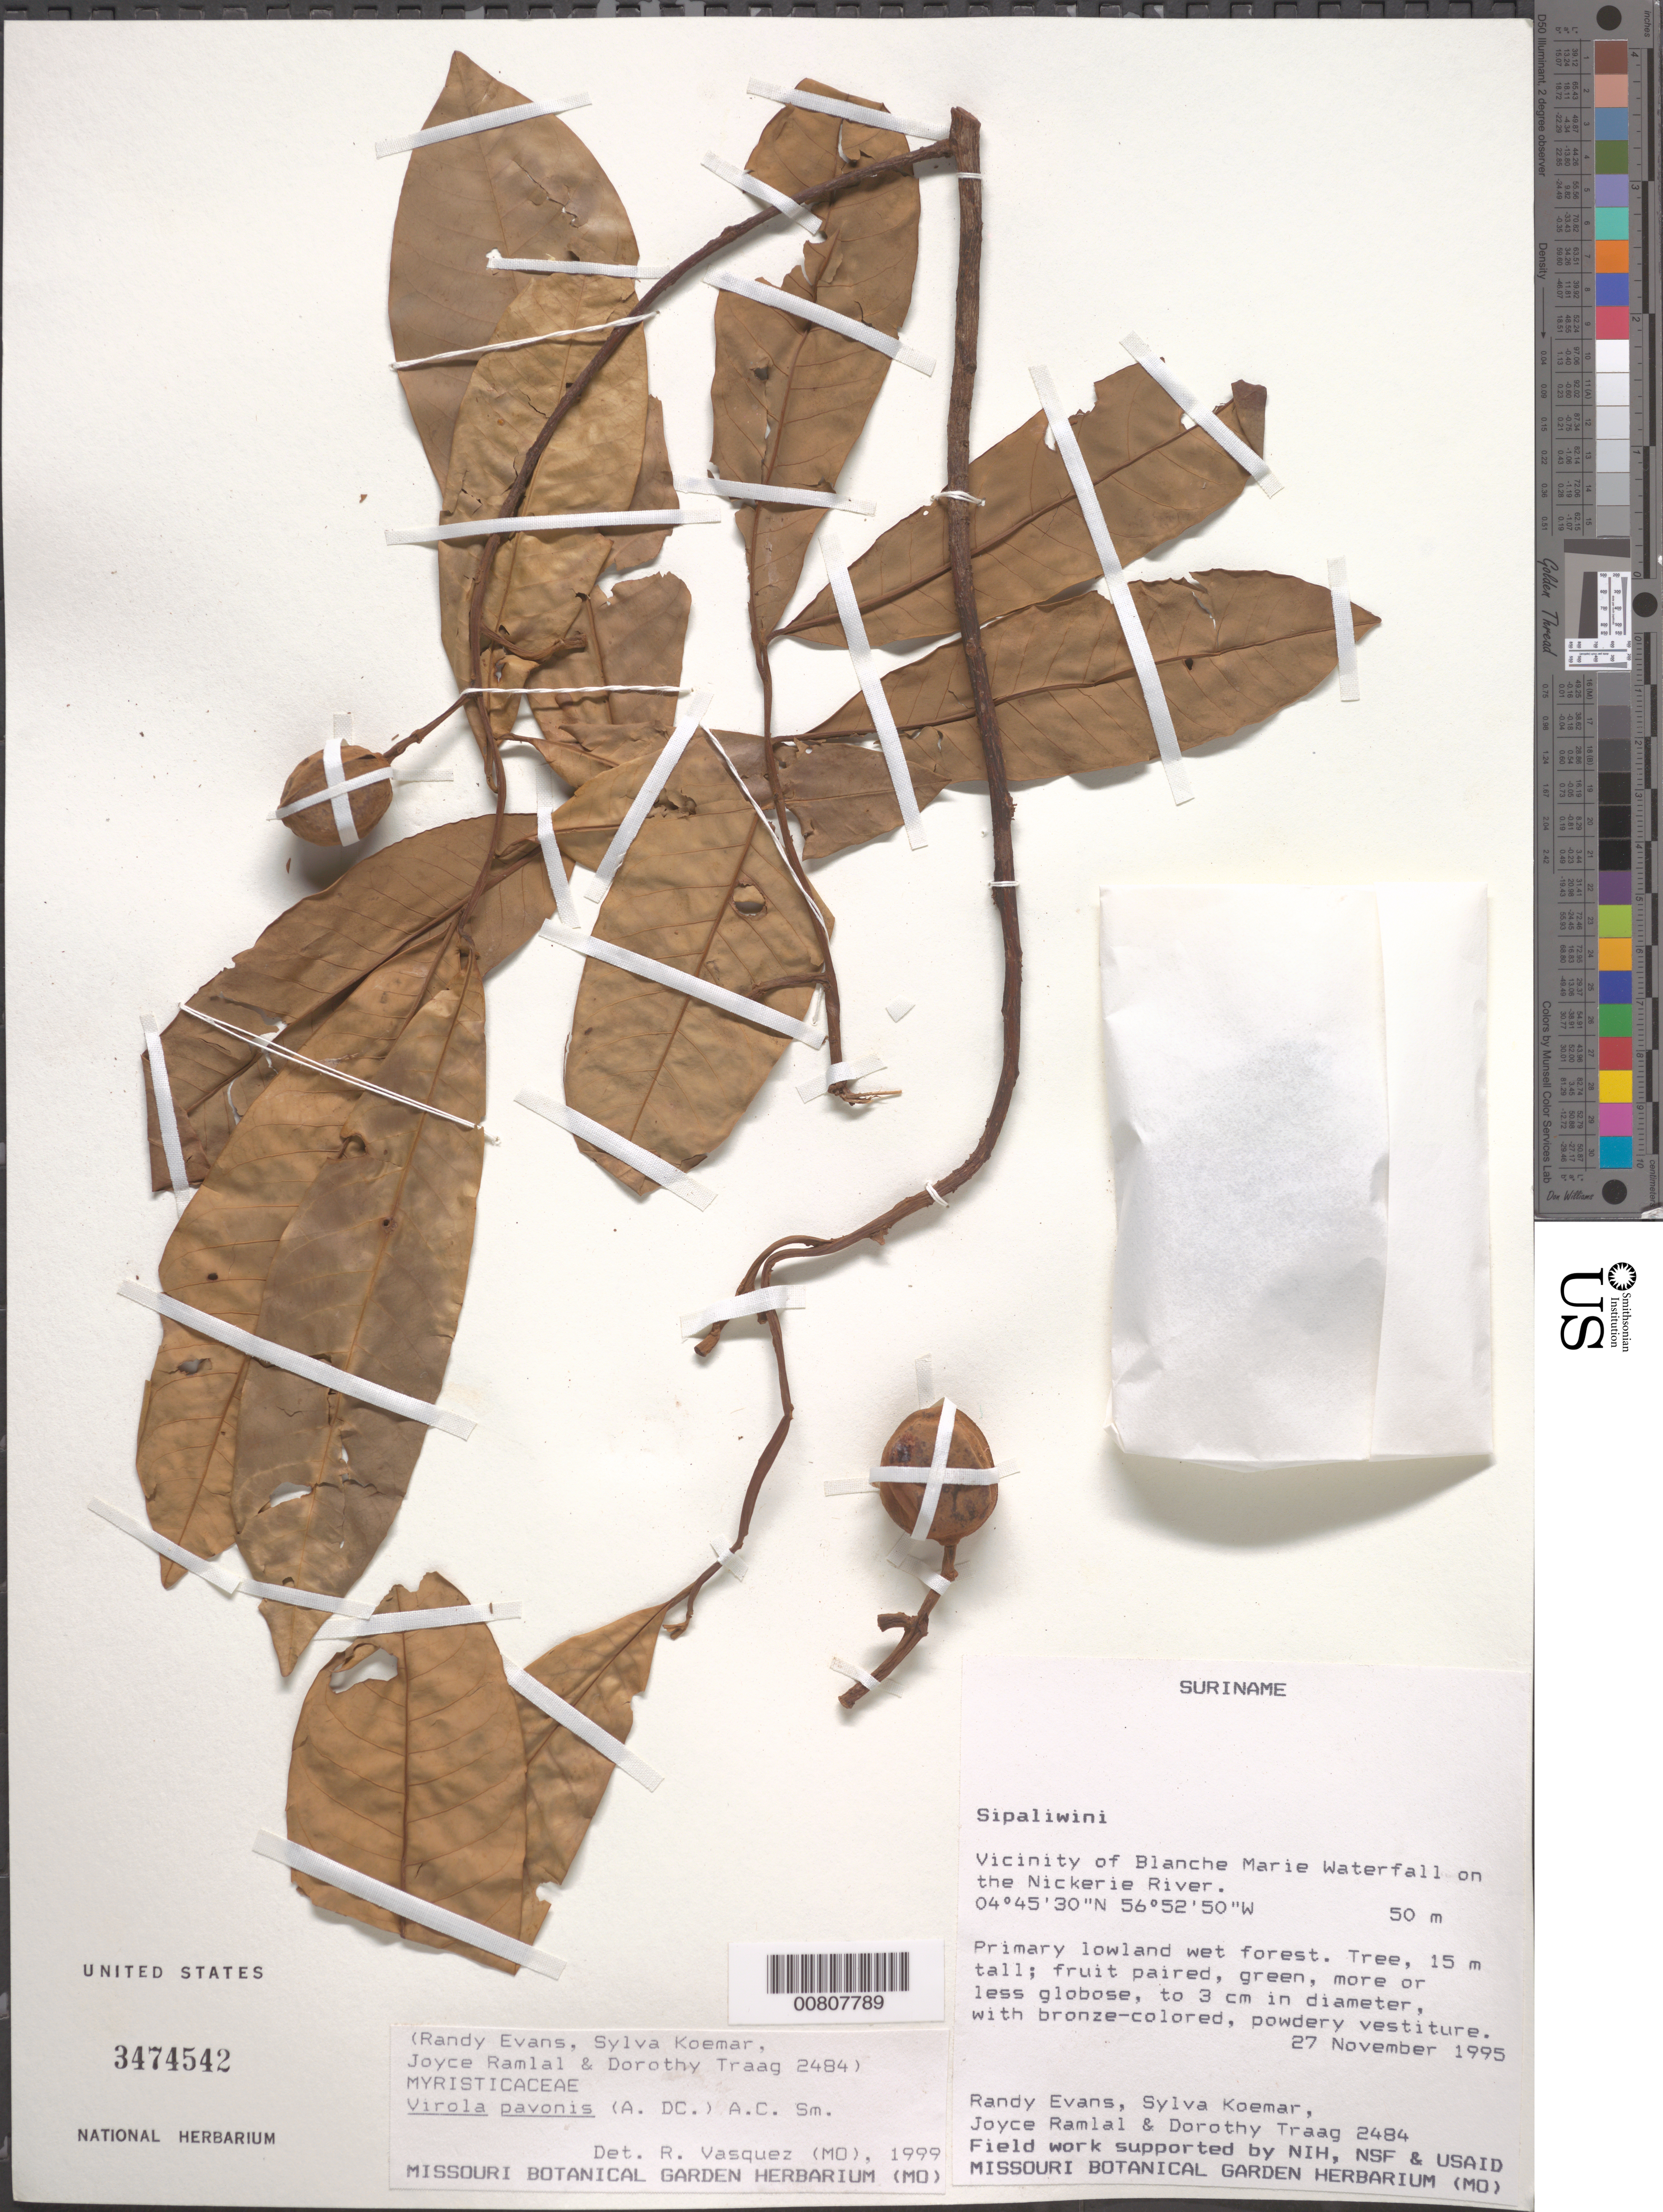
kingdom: Plantae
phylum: Tracheophyta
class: Magnoliopsida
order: Magnoliales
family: Myristicaceae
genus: Virola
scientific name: Virola pavonis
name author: (A. DC.) A.C. Sm.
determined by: Vásquez, Roberto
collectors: R. Evans, S. Koemar, J. Ramlal & D. Traag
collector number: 2484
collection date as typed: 27-Nov-95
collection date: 1995-11-27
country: Suriname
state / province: Sipaliwini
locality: Blanche Marie Waterfall, vic., on Nickerie R.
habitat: Primary lowland wet forest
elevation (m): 50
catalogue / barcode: US 3474542